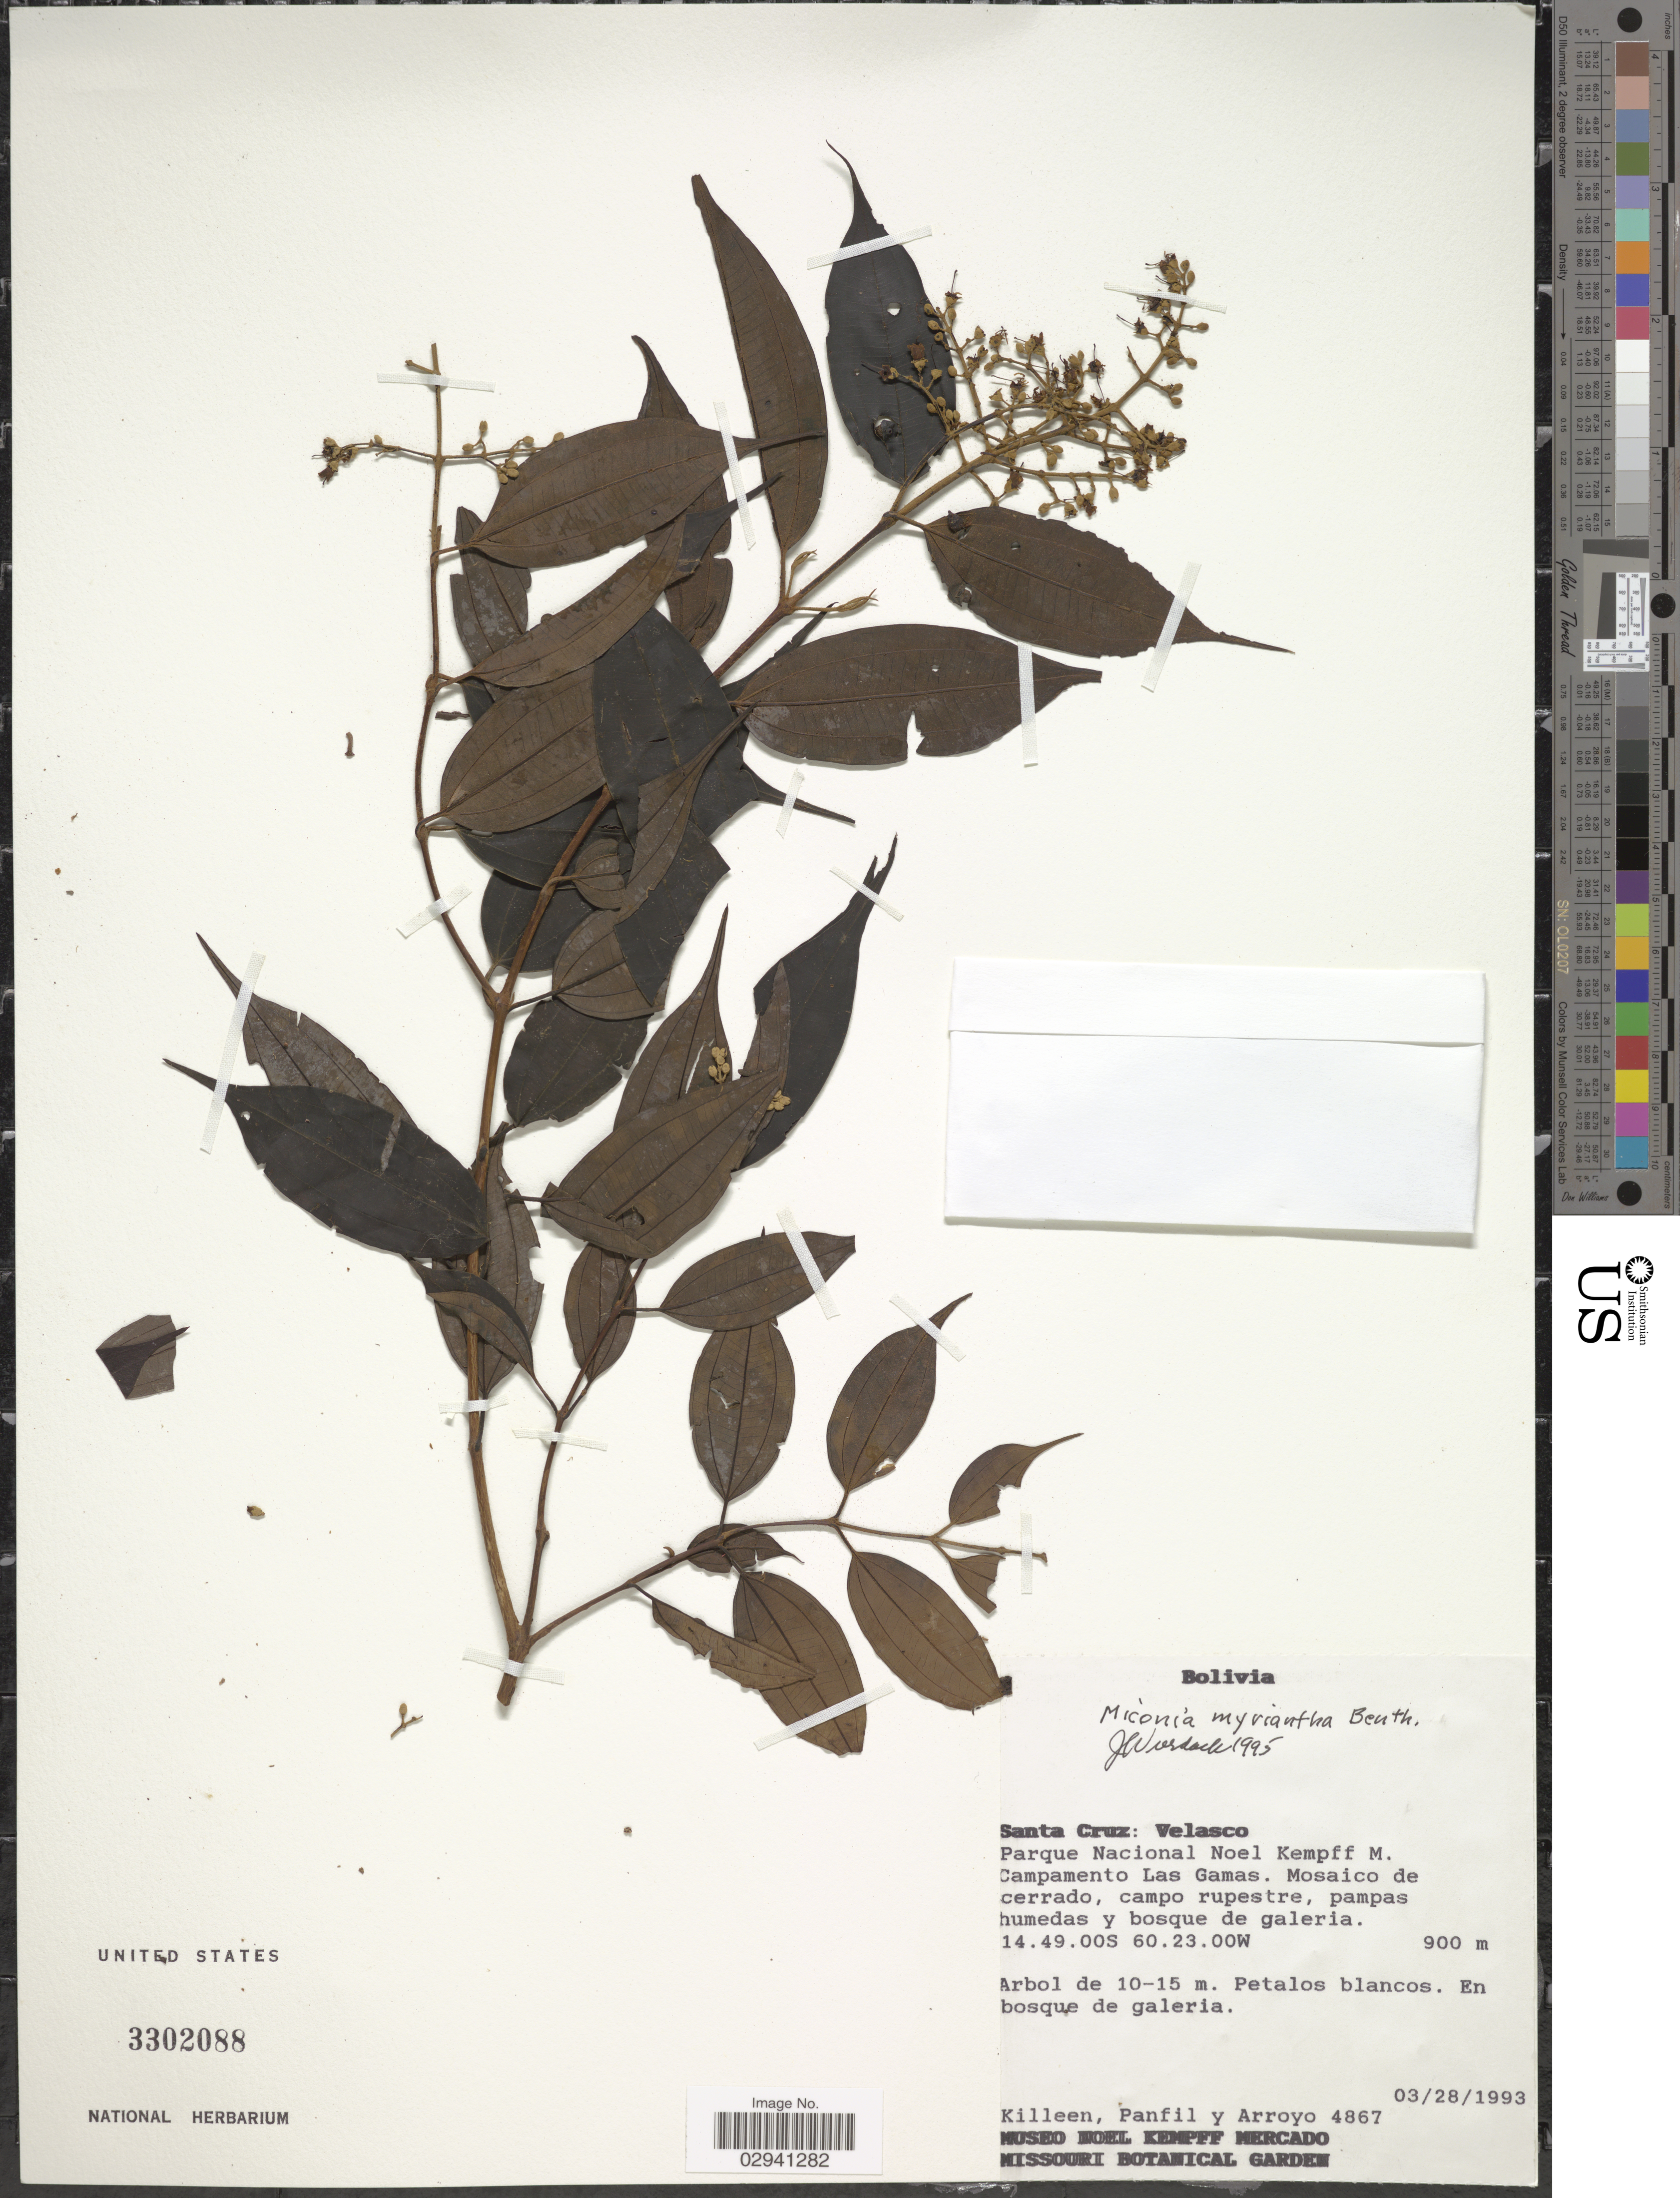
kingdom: Plantae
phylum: Tracheophyta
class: Magnoliopsida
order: Myrtales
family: Melastomataceae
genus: Miconia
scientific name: Miconia myriantha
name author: Benth.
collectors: Killeen, --, -- Panfil & Arroyo, --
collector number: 4867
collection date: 1993-03-28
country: Bolivia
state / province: Santa Cruz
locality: Santa Cruz: Velasco. Parque Nacional Noel Kempff M. Campamento Las Gamas.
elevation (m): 900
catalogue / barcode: US 3302088